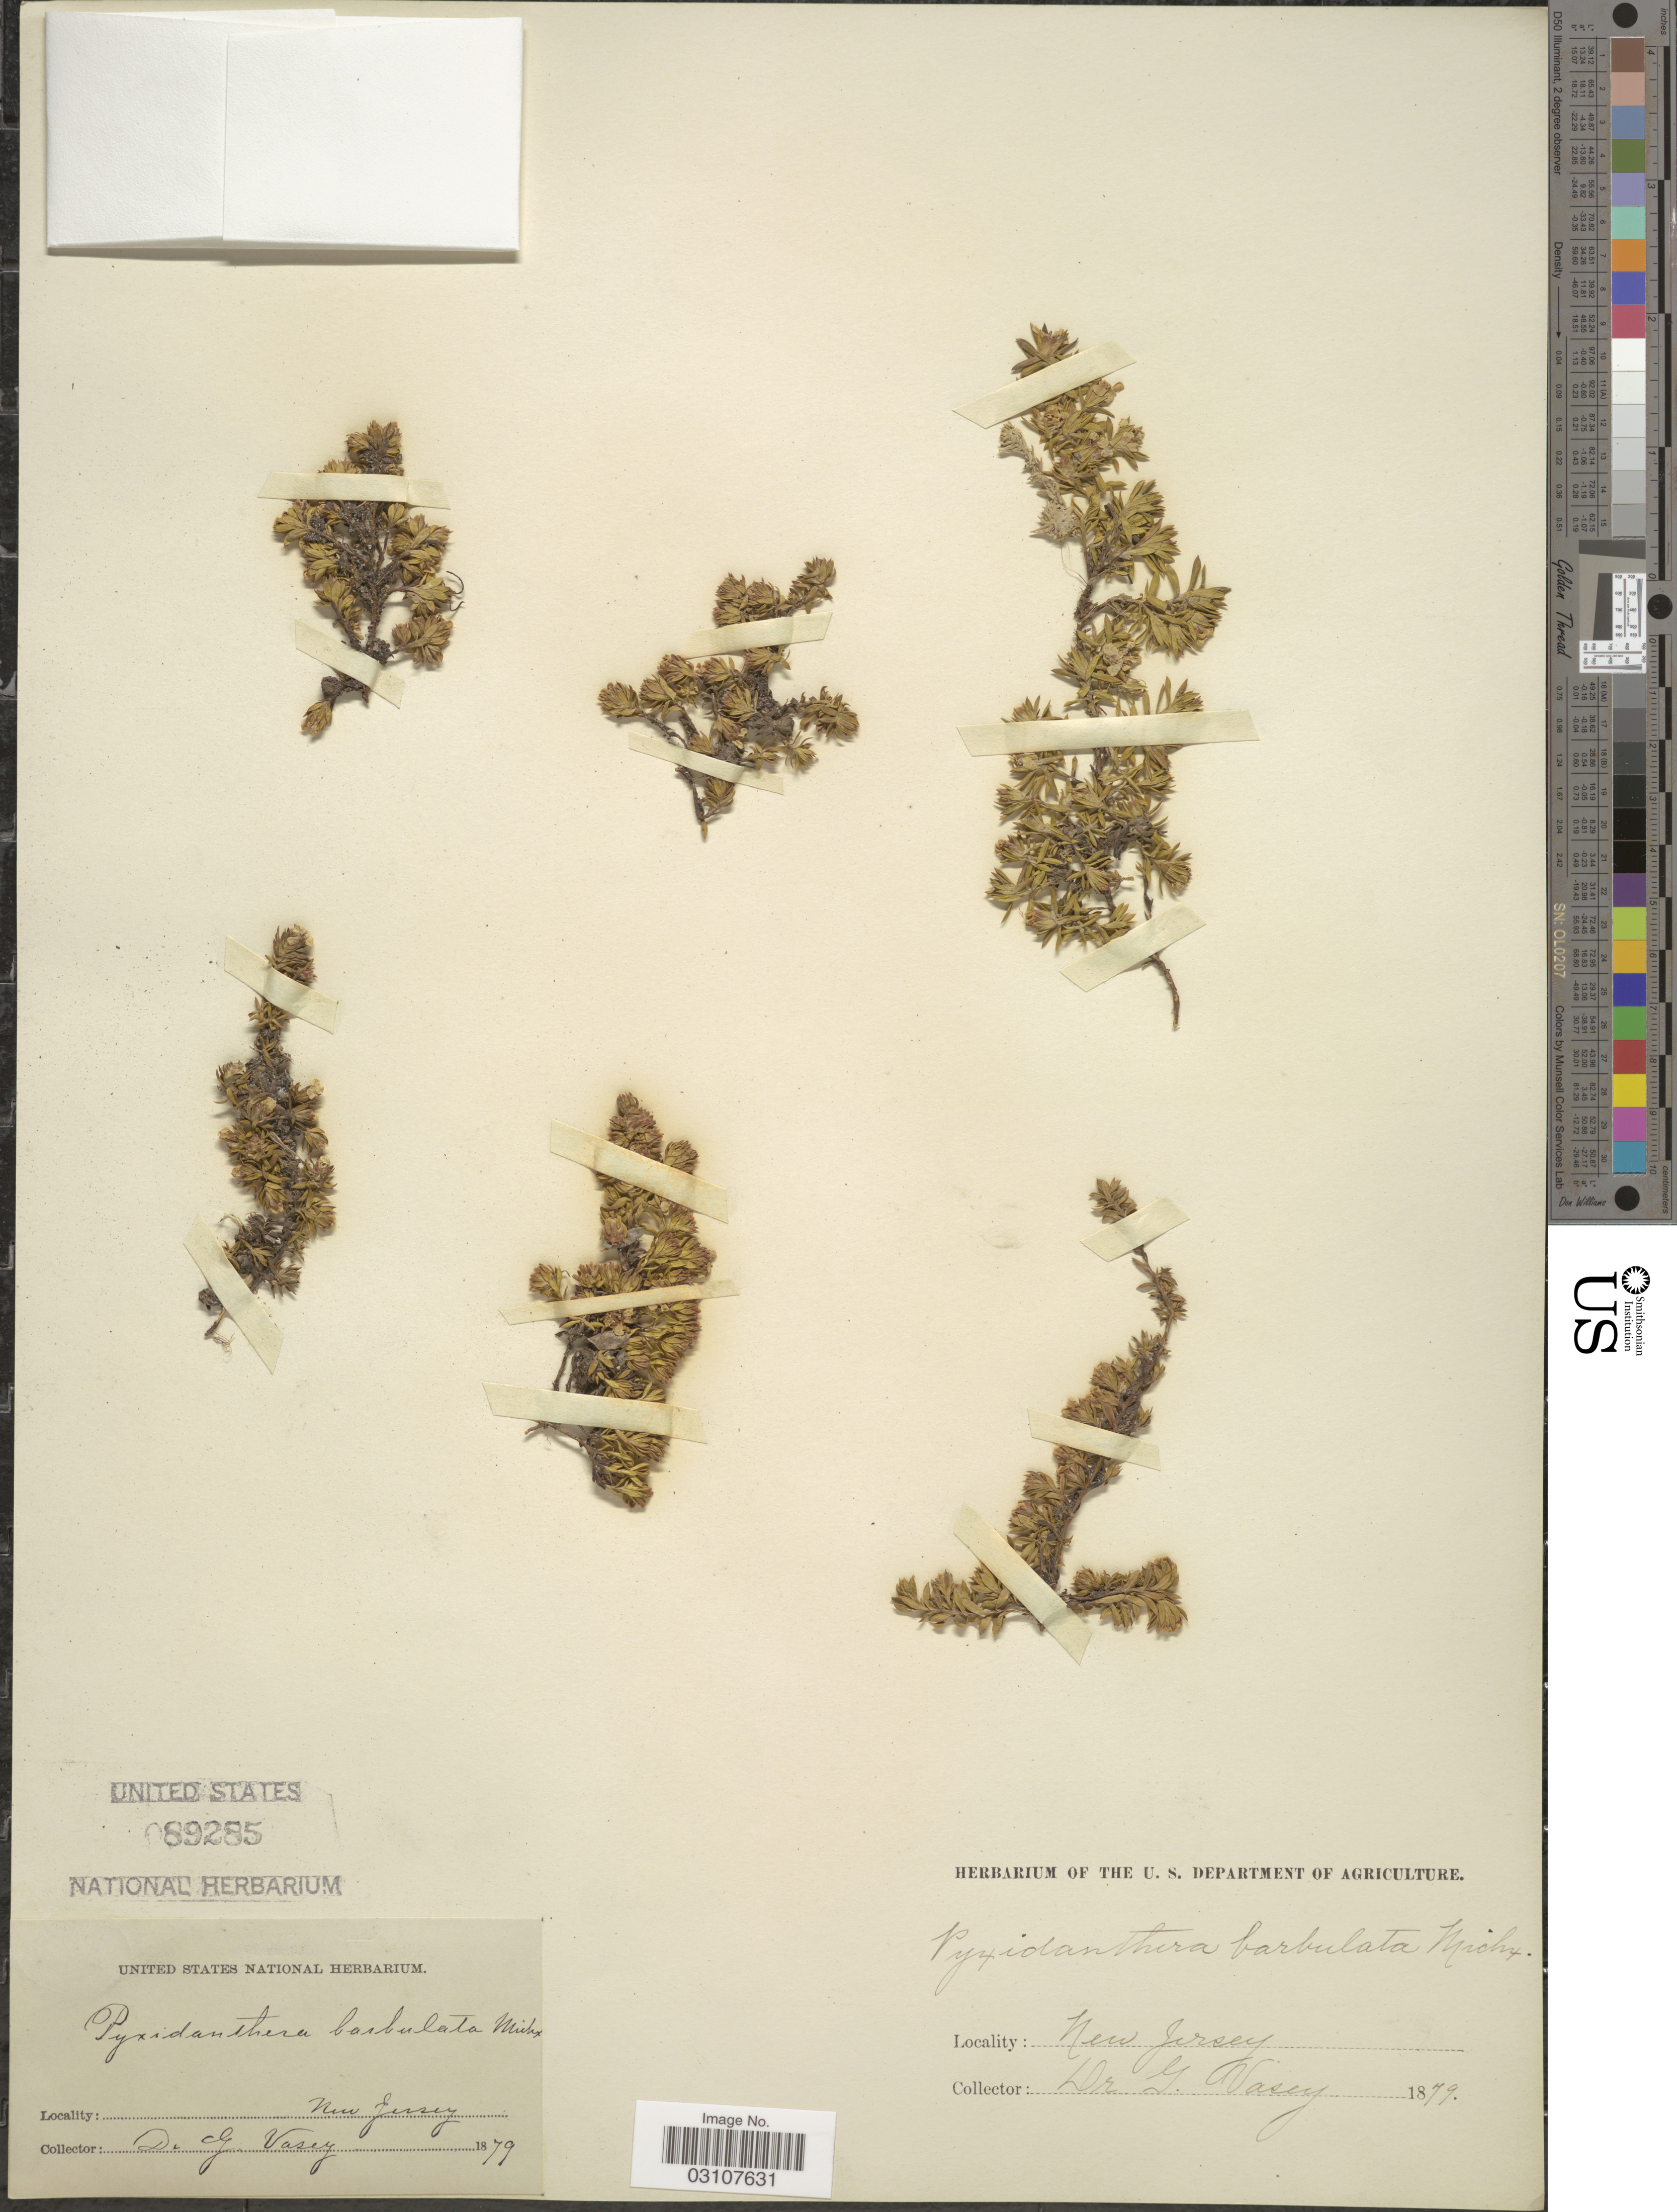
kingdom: Plantae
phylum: Tracheophyta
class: Magnoliopsida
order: Ericales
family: Diapensiaceae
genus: Pyxidanthera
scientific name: Pyxidanthera barbulata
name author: Michx.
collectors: G. Vasey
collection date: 1879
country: United States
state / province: New Jersey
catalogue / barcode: US 89285